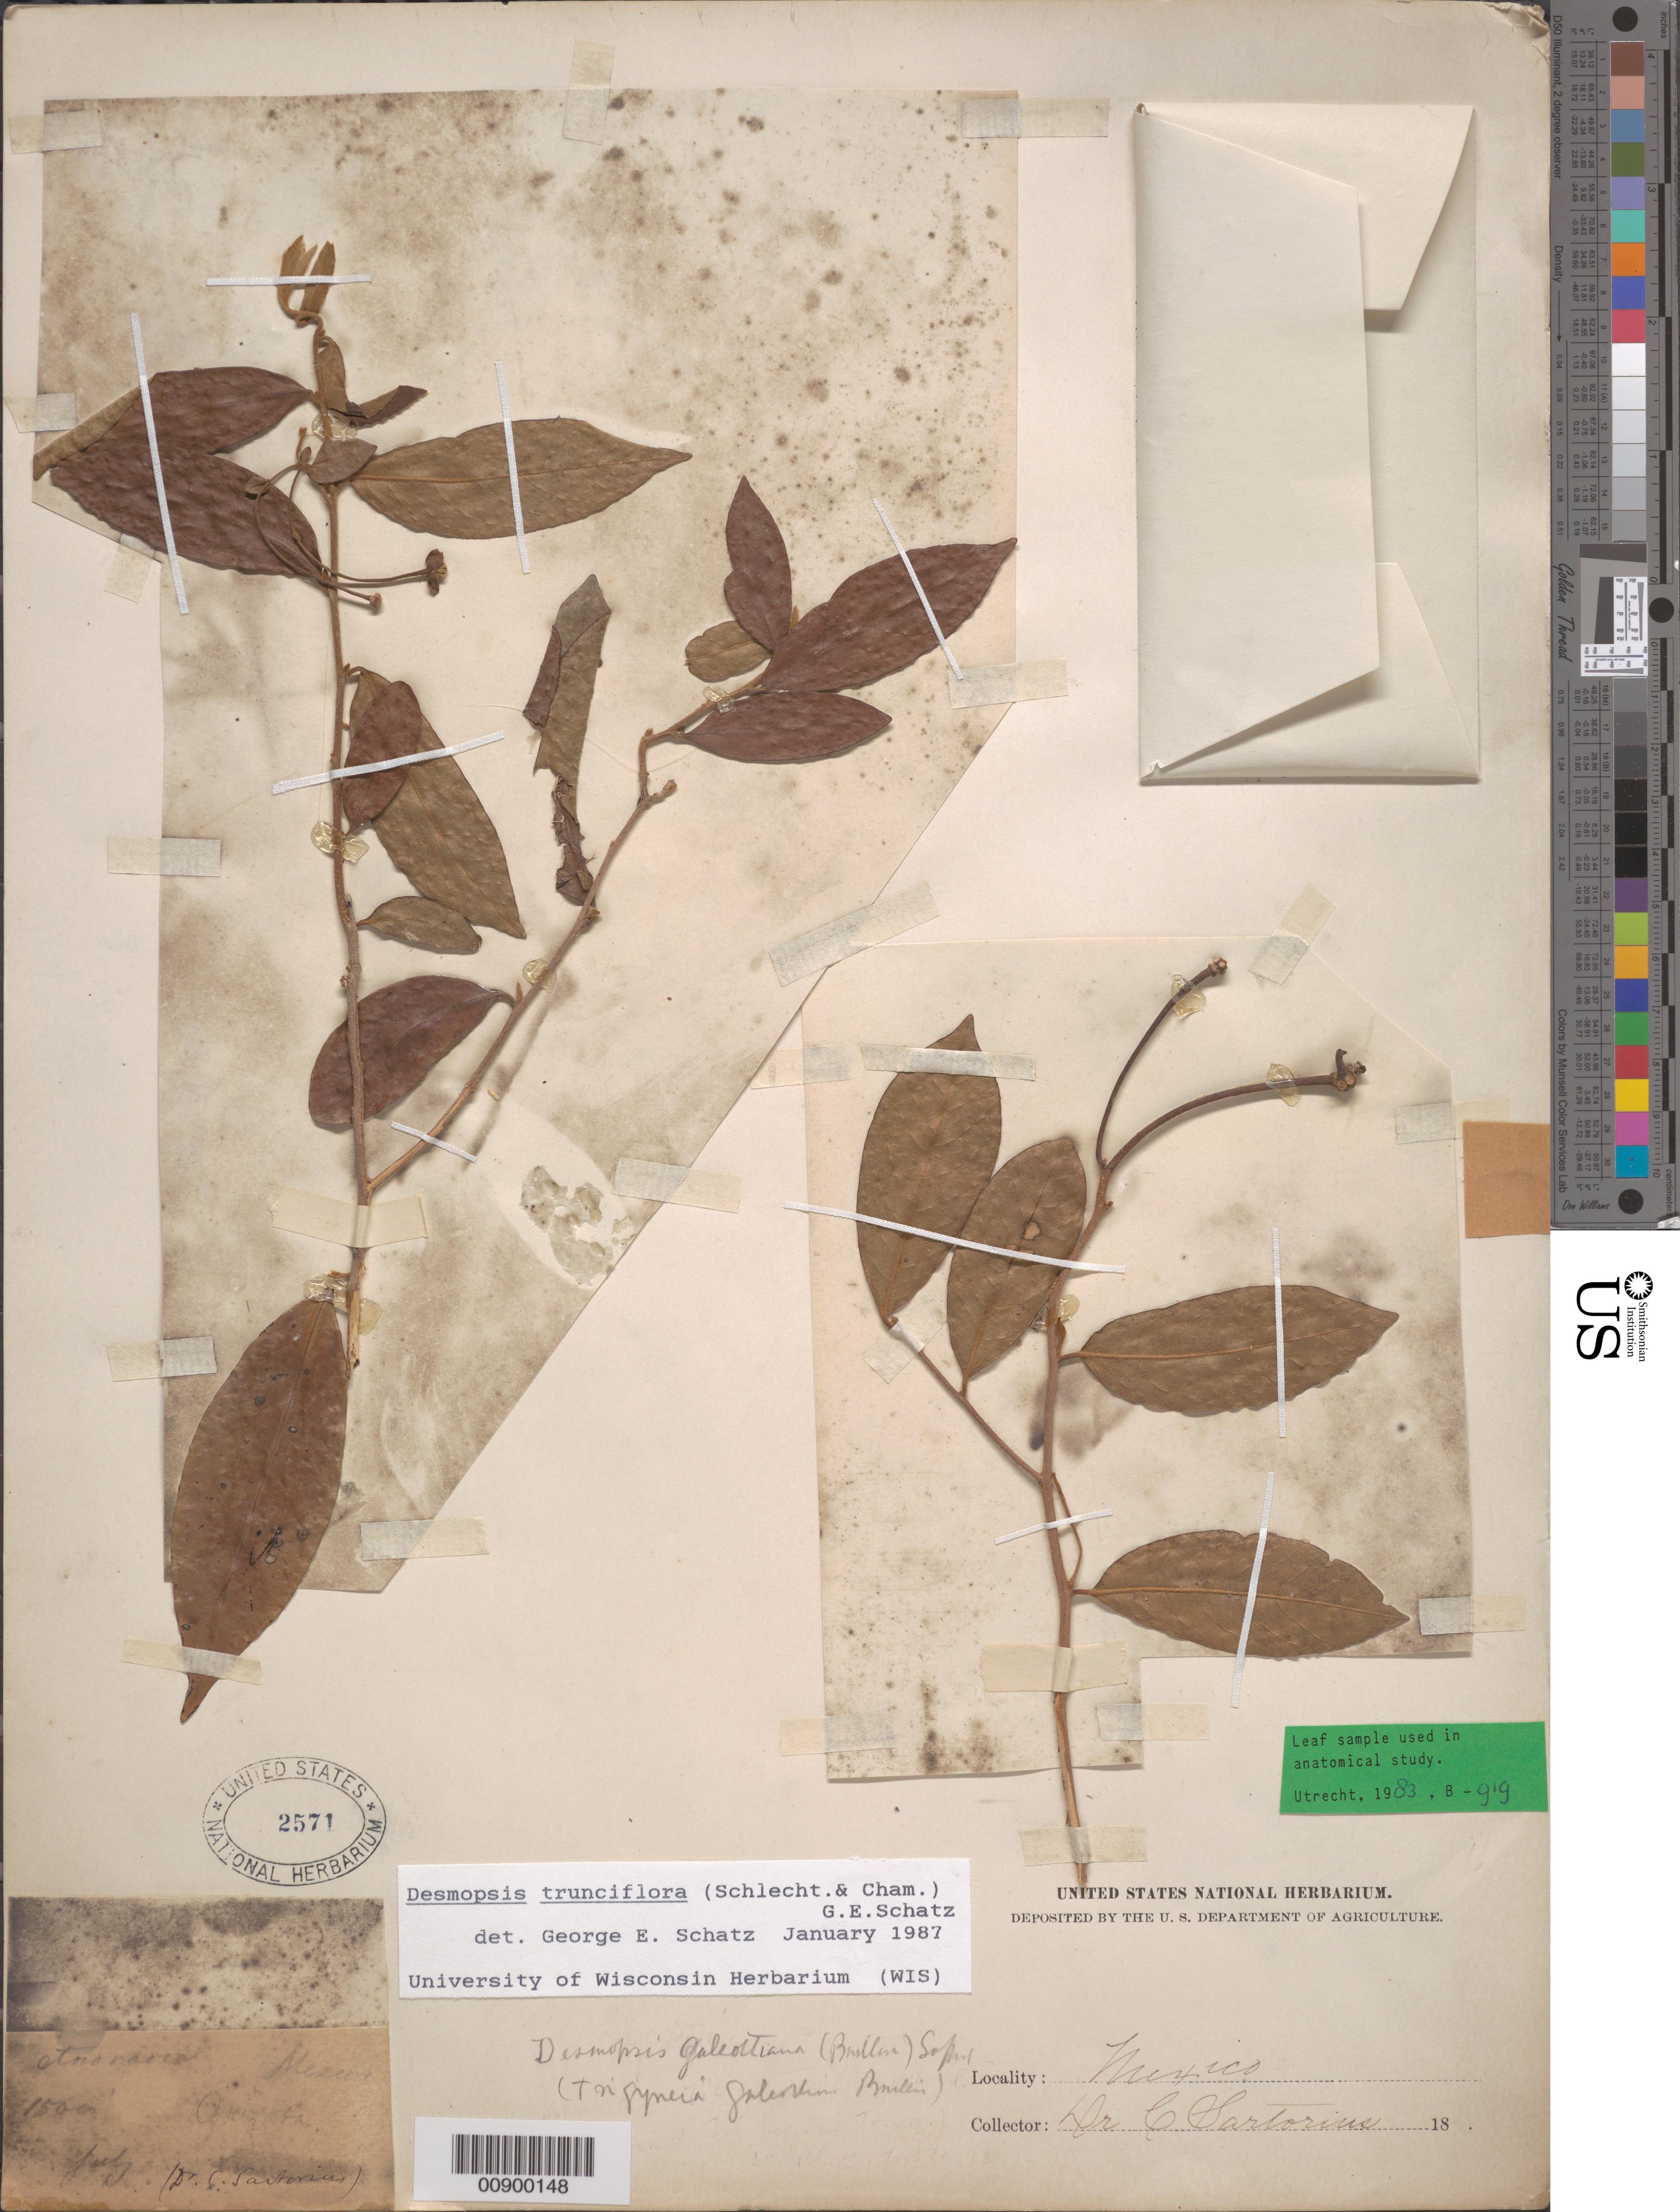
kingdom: Plantae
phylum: Tracheophyta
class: Magnoliopsida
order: Magnoliales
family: Annonaceae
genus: Desmopsis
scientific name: Desmopsis trunciflora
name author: (Schltdl. & Cham.) G.E. Schatz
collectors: C. Sartorius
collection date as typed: Jul 18--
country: Mexico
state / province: Veracruz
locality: Orizaba.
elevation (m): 457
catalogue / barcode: US 2571